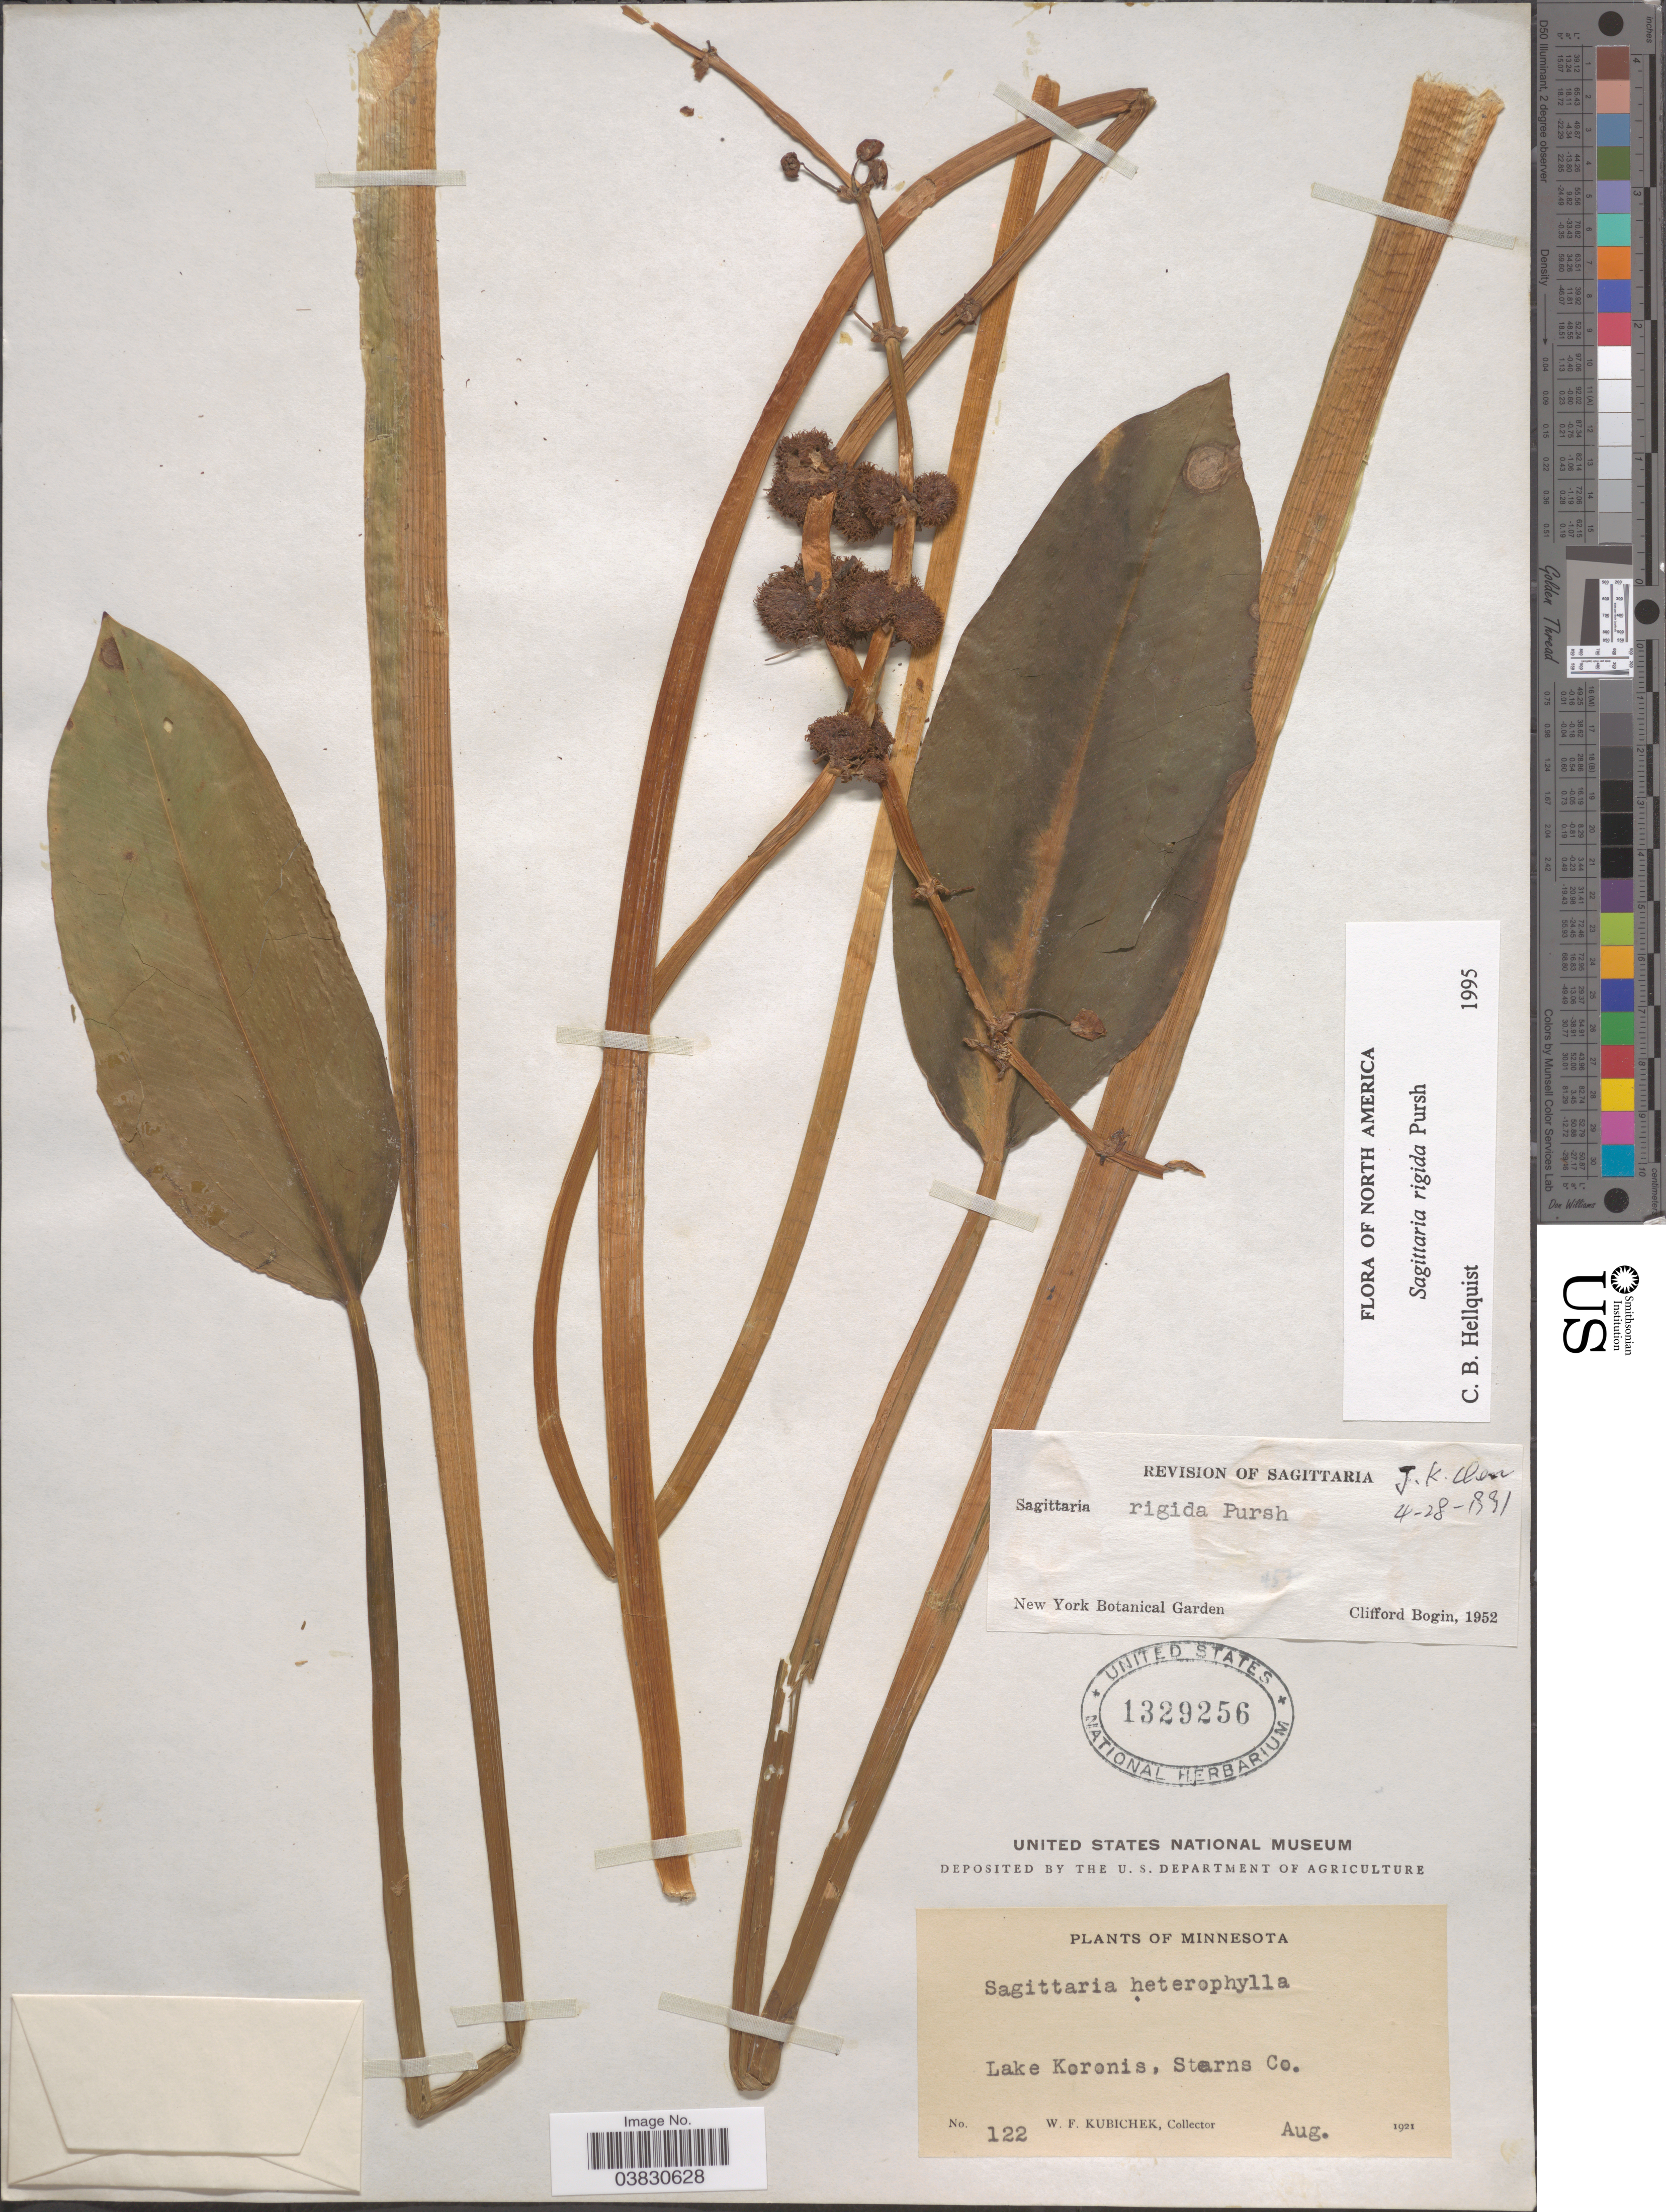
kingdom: Plantae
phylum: Tracheophyta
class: Liliopsida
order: Alismatales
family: Alismataceae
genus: Sagittaria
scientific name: Sagittaria rigida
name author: Pursh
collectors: W. Kubichek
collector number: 122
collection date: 1921-08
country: United States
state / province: Minnesota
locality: Lake Koronis, Starns Co.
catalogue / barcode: US 1329256